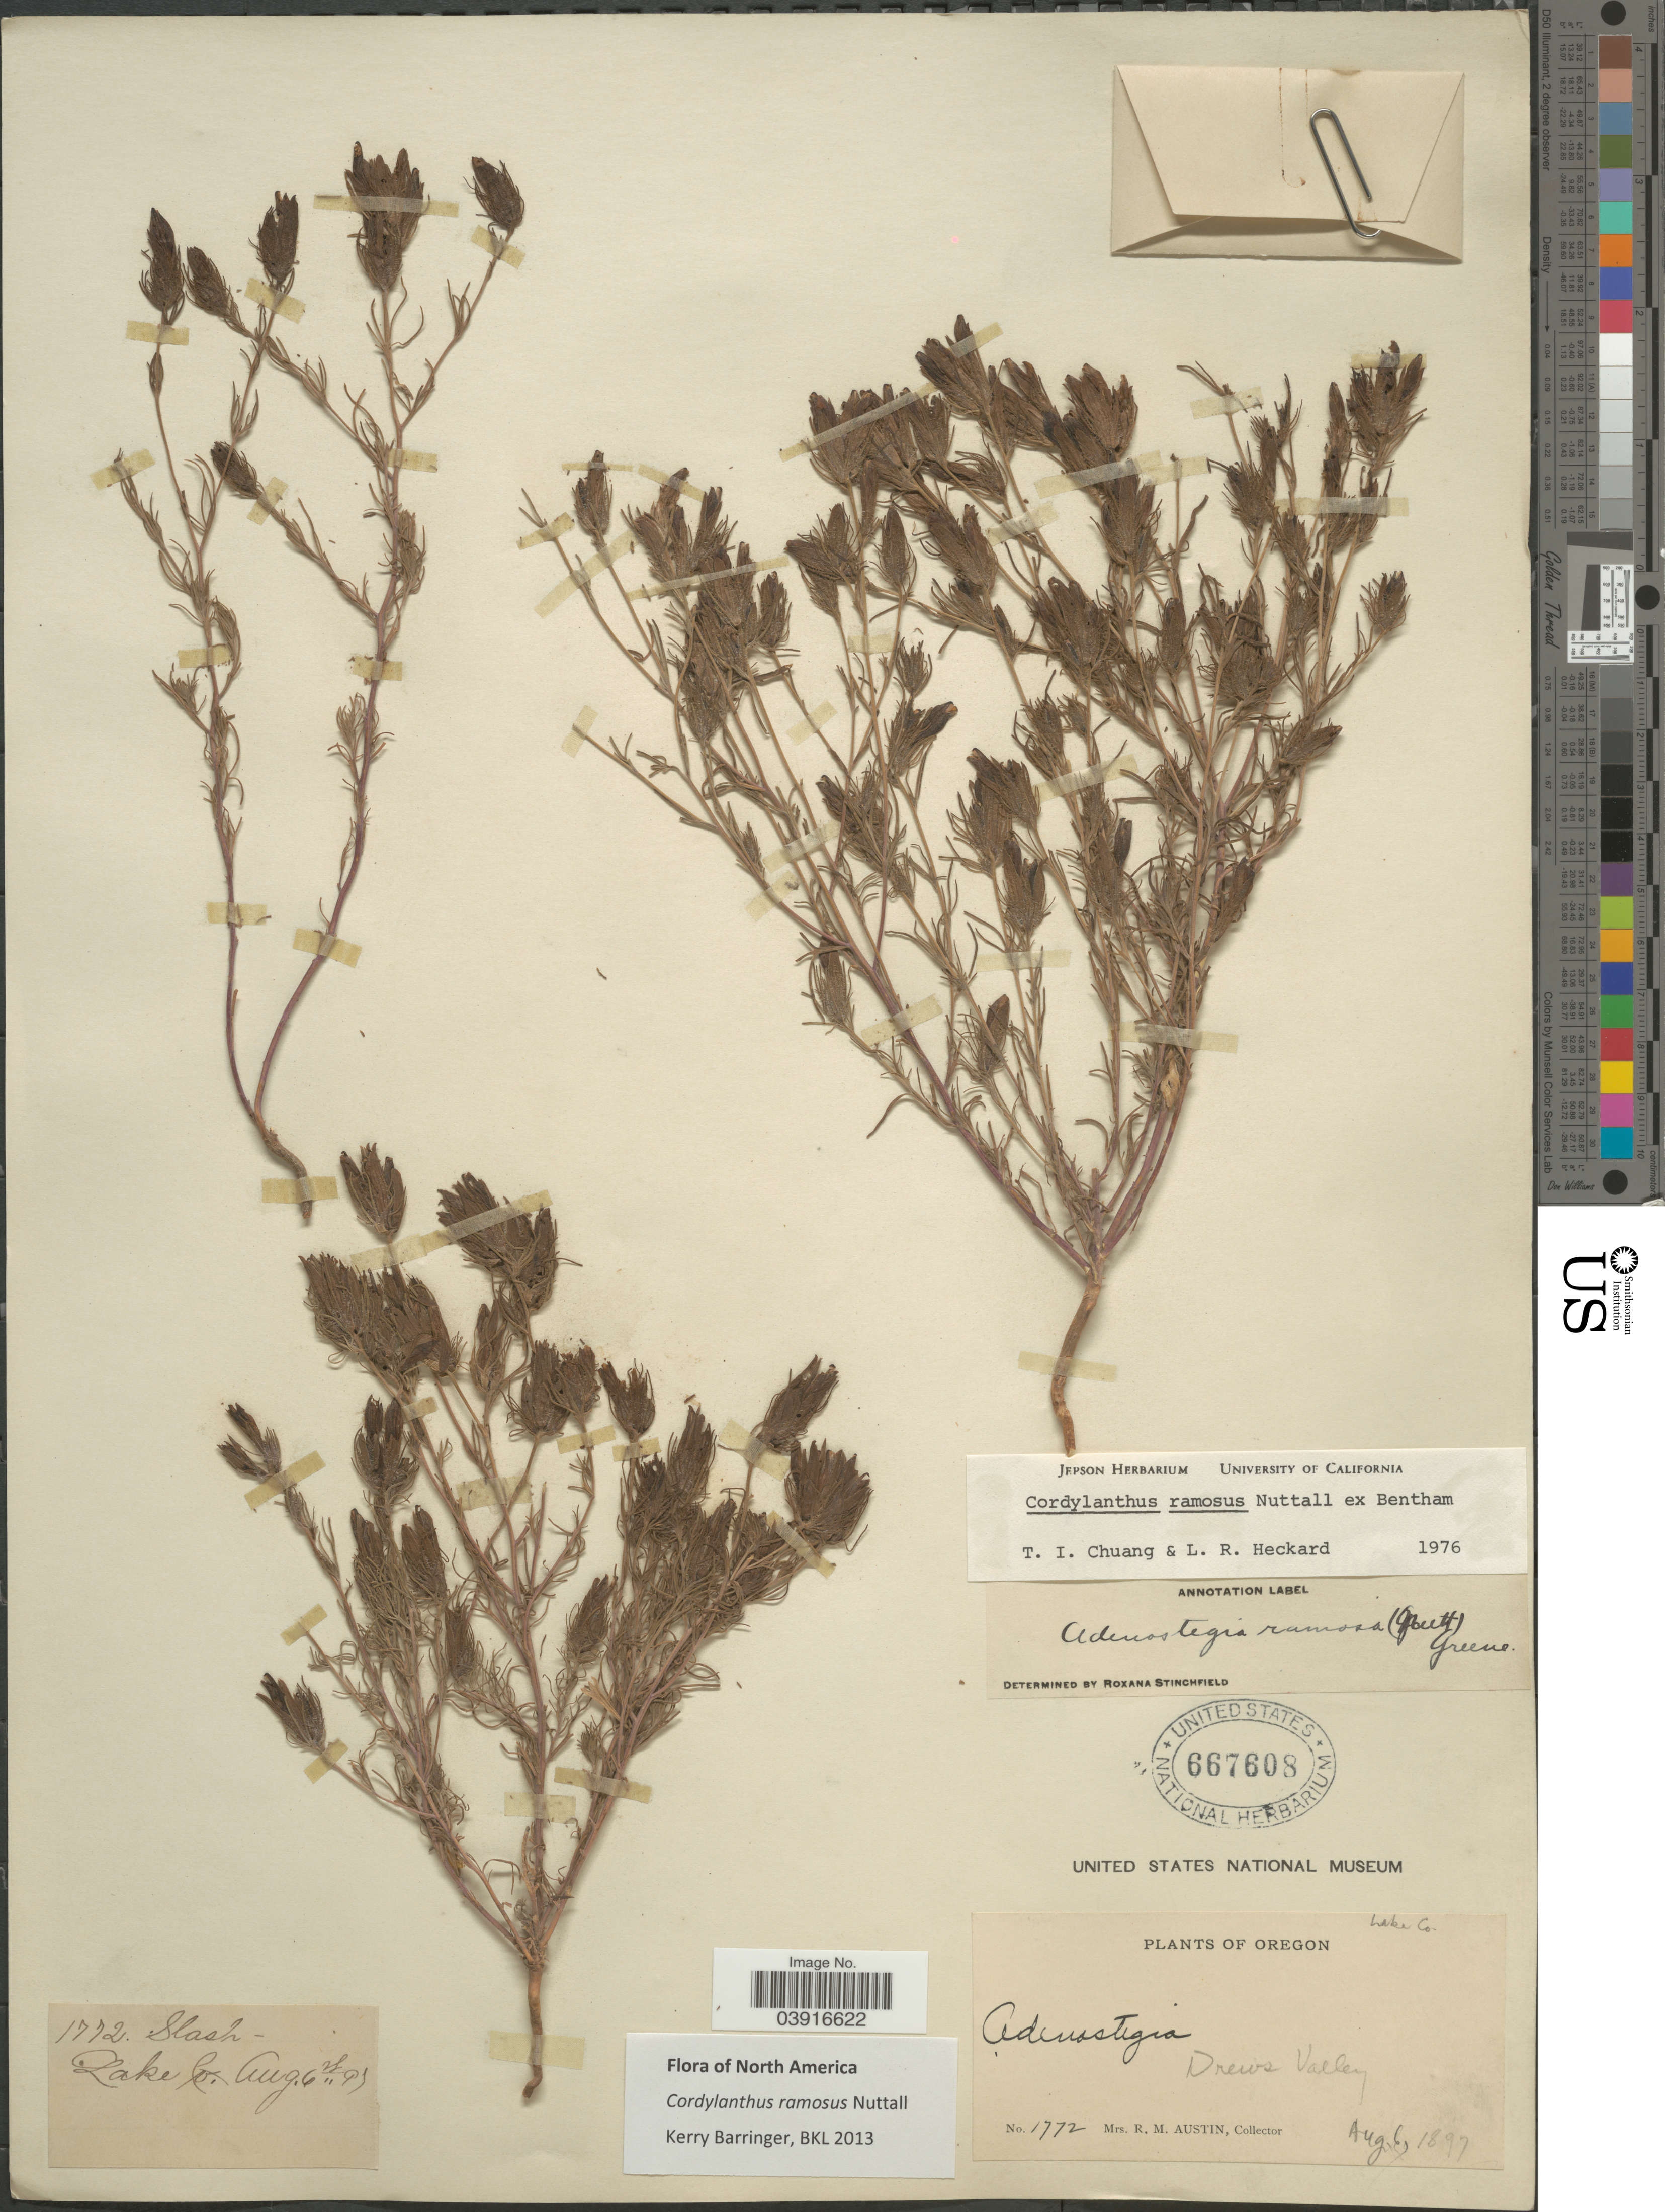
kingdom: Plantae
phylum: Tracheophyta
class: Magnoliopsida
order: Lamiales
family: Orobanchaceae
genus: Cordylanthus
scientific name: Cordylanthus ramosus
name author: Nutt. ex Benth.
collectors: R. Austin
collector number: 1772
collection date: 1897-08-06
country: United States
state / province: Oregon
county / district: Lake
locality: Lake Co. Drews Valley.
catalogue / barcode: US 667608